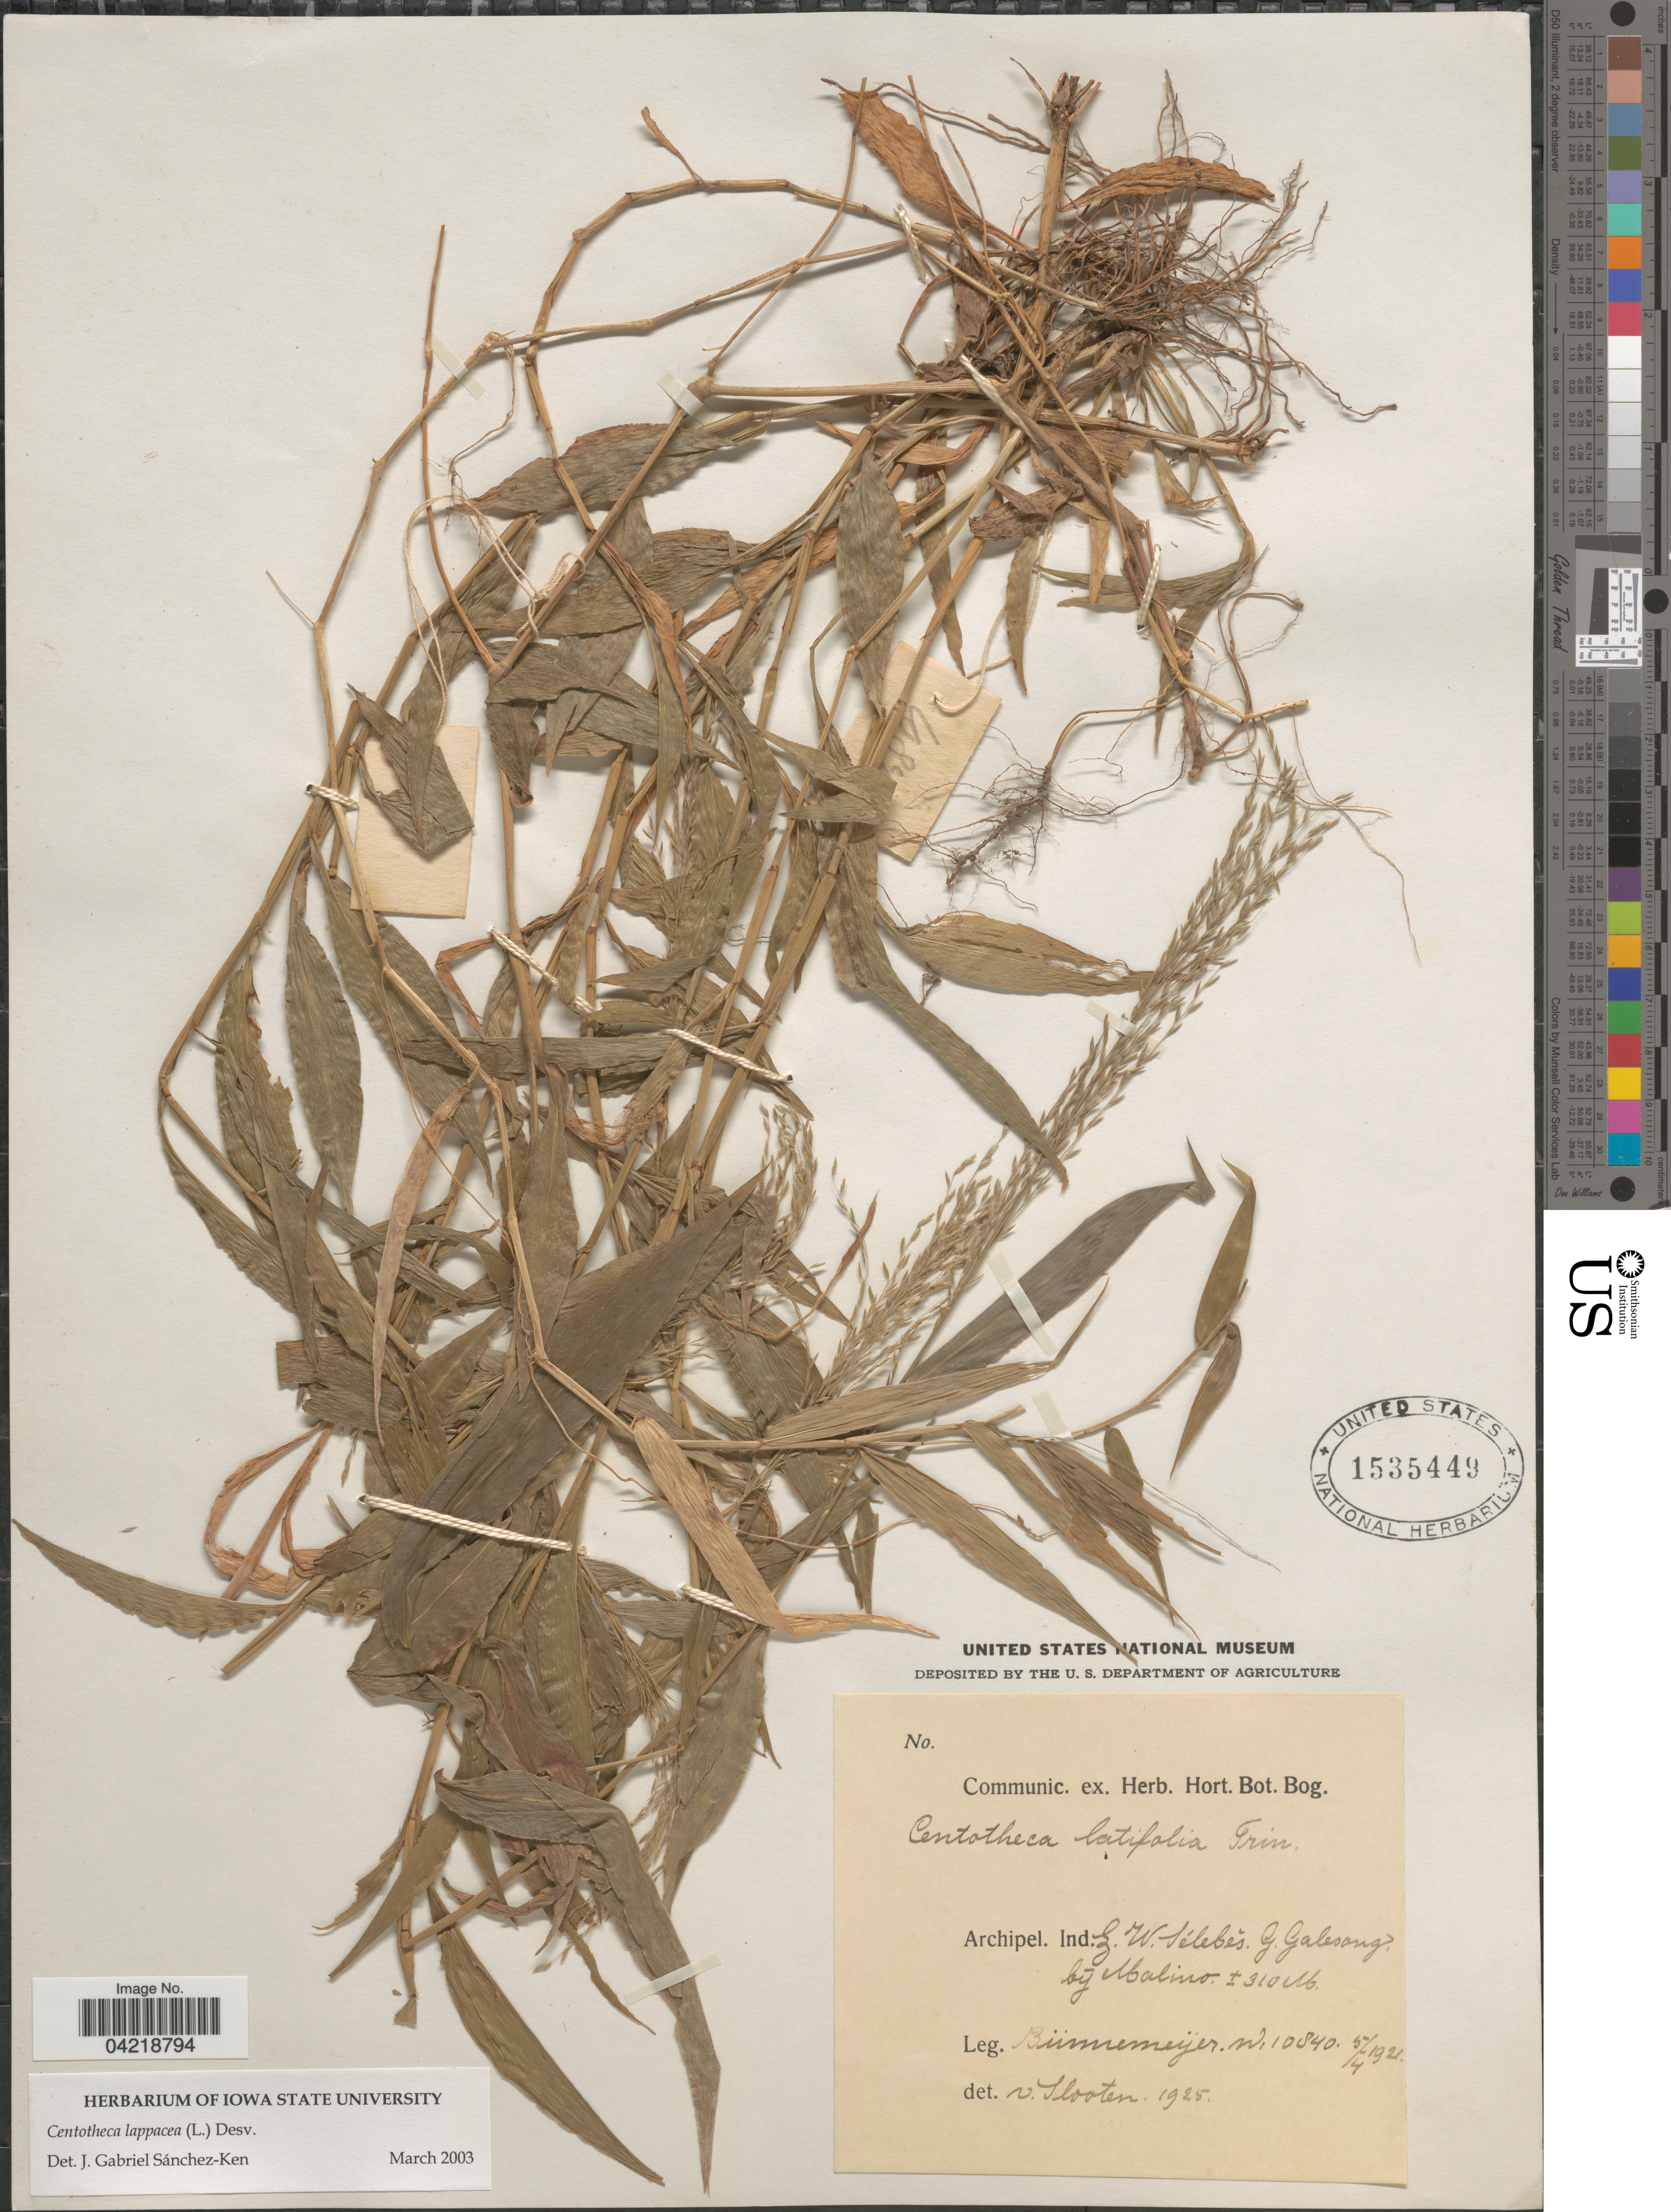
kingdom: Plantae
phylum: Tracheophyta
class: Liliopsida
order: Poales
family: Poaceae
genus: Centotheca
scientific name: Centotheca lappacea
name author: (L.) Desv.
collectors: -. Bunnemeijer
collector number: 10840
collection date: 1921-04-05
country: Indonesia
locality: Archipel. Ind. Z. W. Sélebés. G. Galesong, bij Malino.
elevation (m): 310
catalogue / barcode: US 1535449